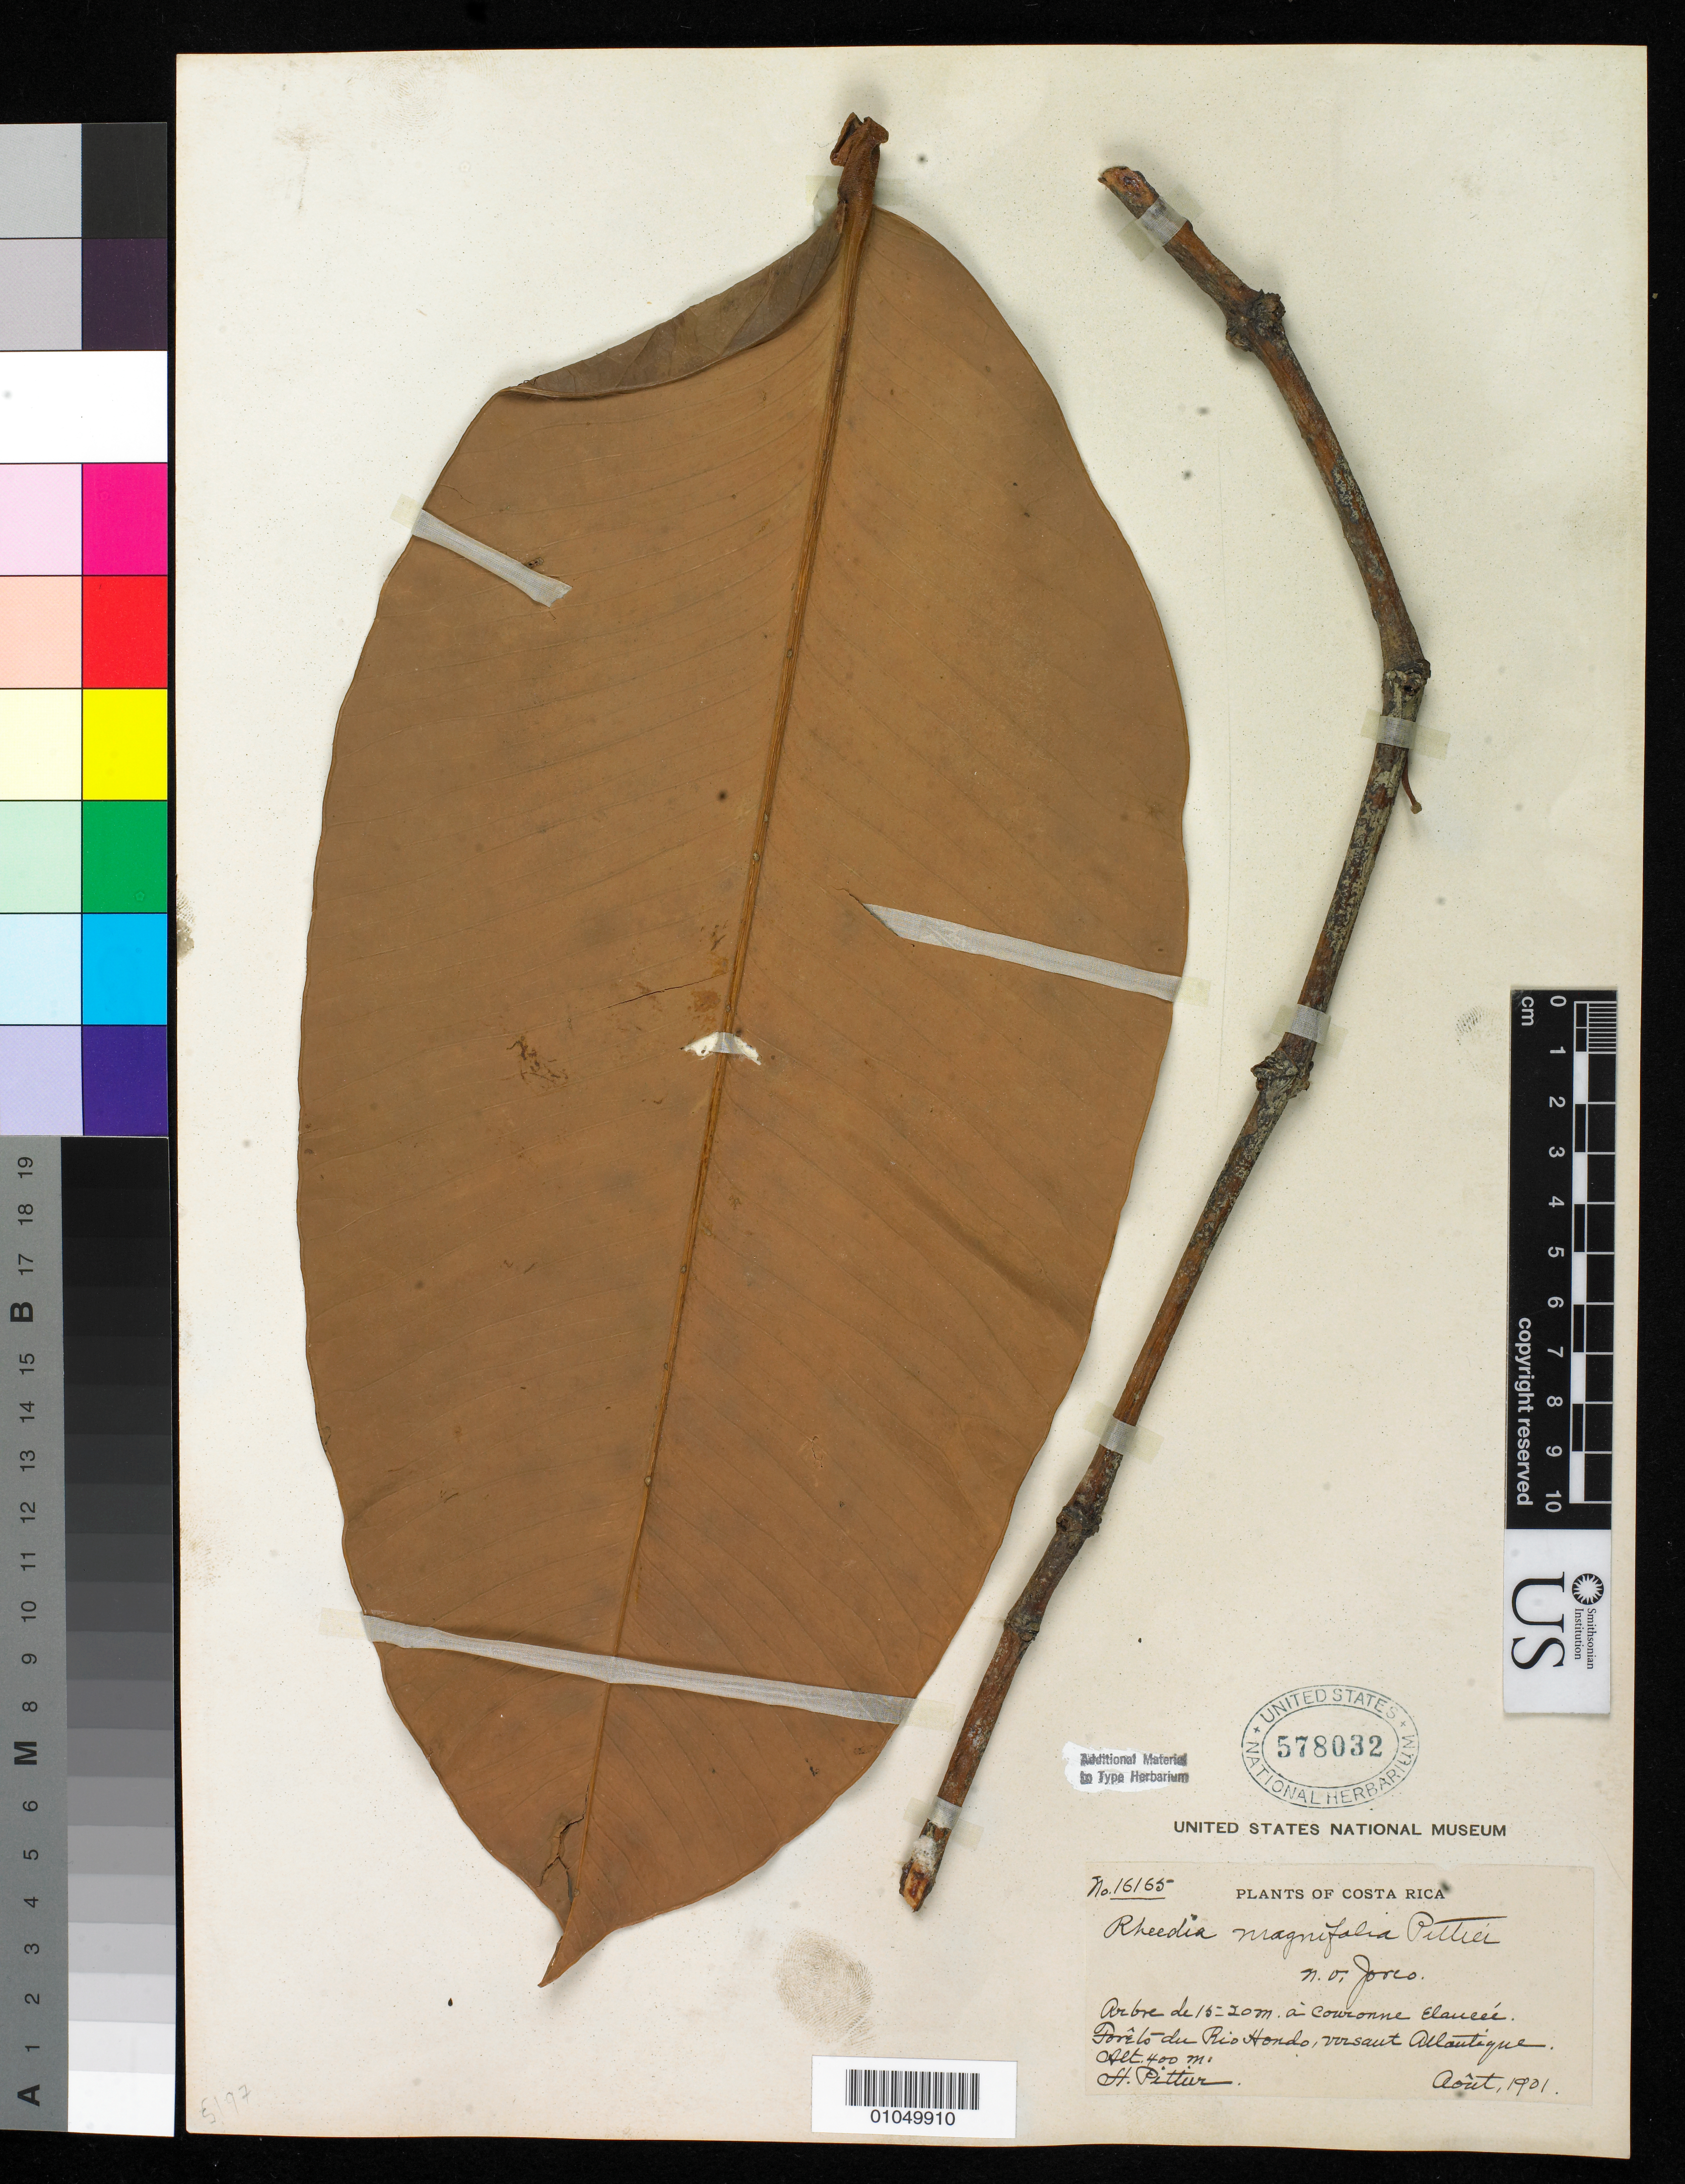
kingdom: Plantae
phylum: Tracheophyta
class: Magnoliopsida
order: Malpighiales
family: Clusiaceae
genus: Rheedia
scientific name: Rheedia magnifolia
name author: Pittier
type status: Isotype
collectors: H. F. Pittier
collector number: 16165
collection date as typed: Aug 1901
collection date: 1901-08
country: Costa Rica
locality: Above Rio Hondo near Matina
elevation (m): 400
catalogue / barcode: US 578032